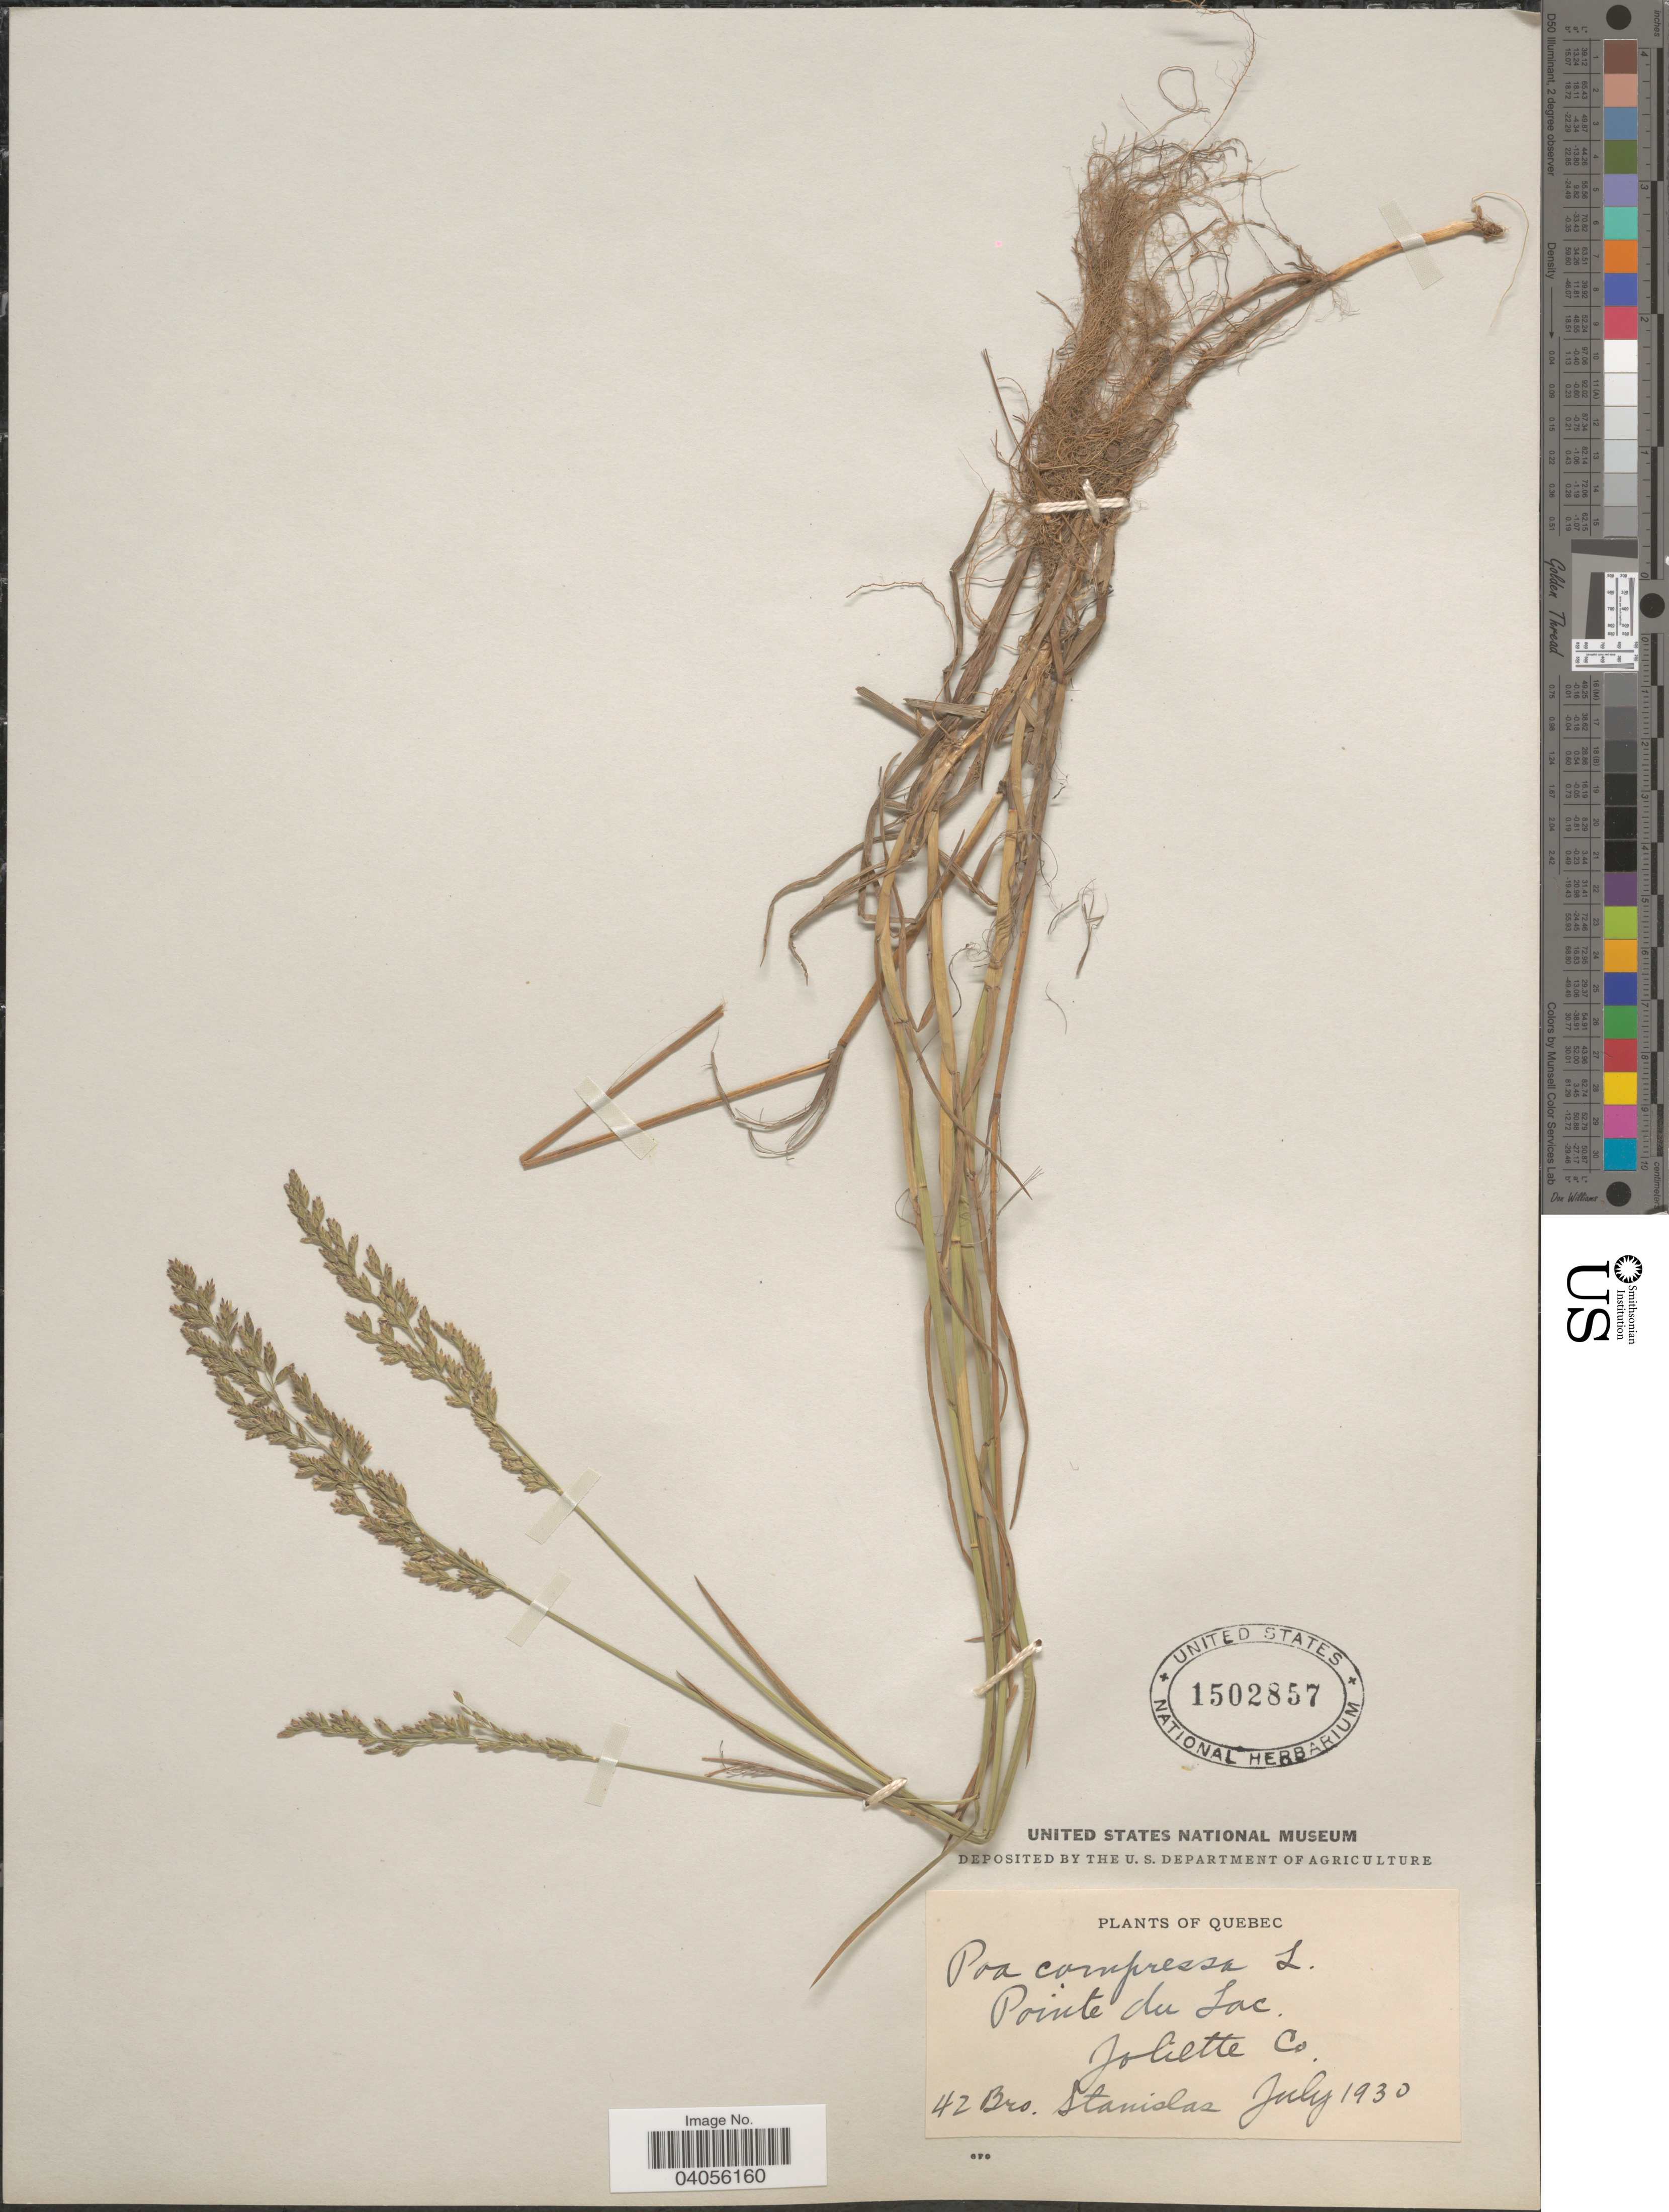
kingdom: Plantae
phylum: Tracheophyta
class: Liliopsida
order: Poales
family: Poaceae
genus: Poa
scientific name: Poa compressa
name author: L.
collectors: Stanislas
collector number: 42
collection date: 1930-07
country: Canada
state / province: Quebec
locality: Pointe du Lac. Joliette Co.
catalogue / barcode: US 1502857